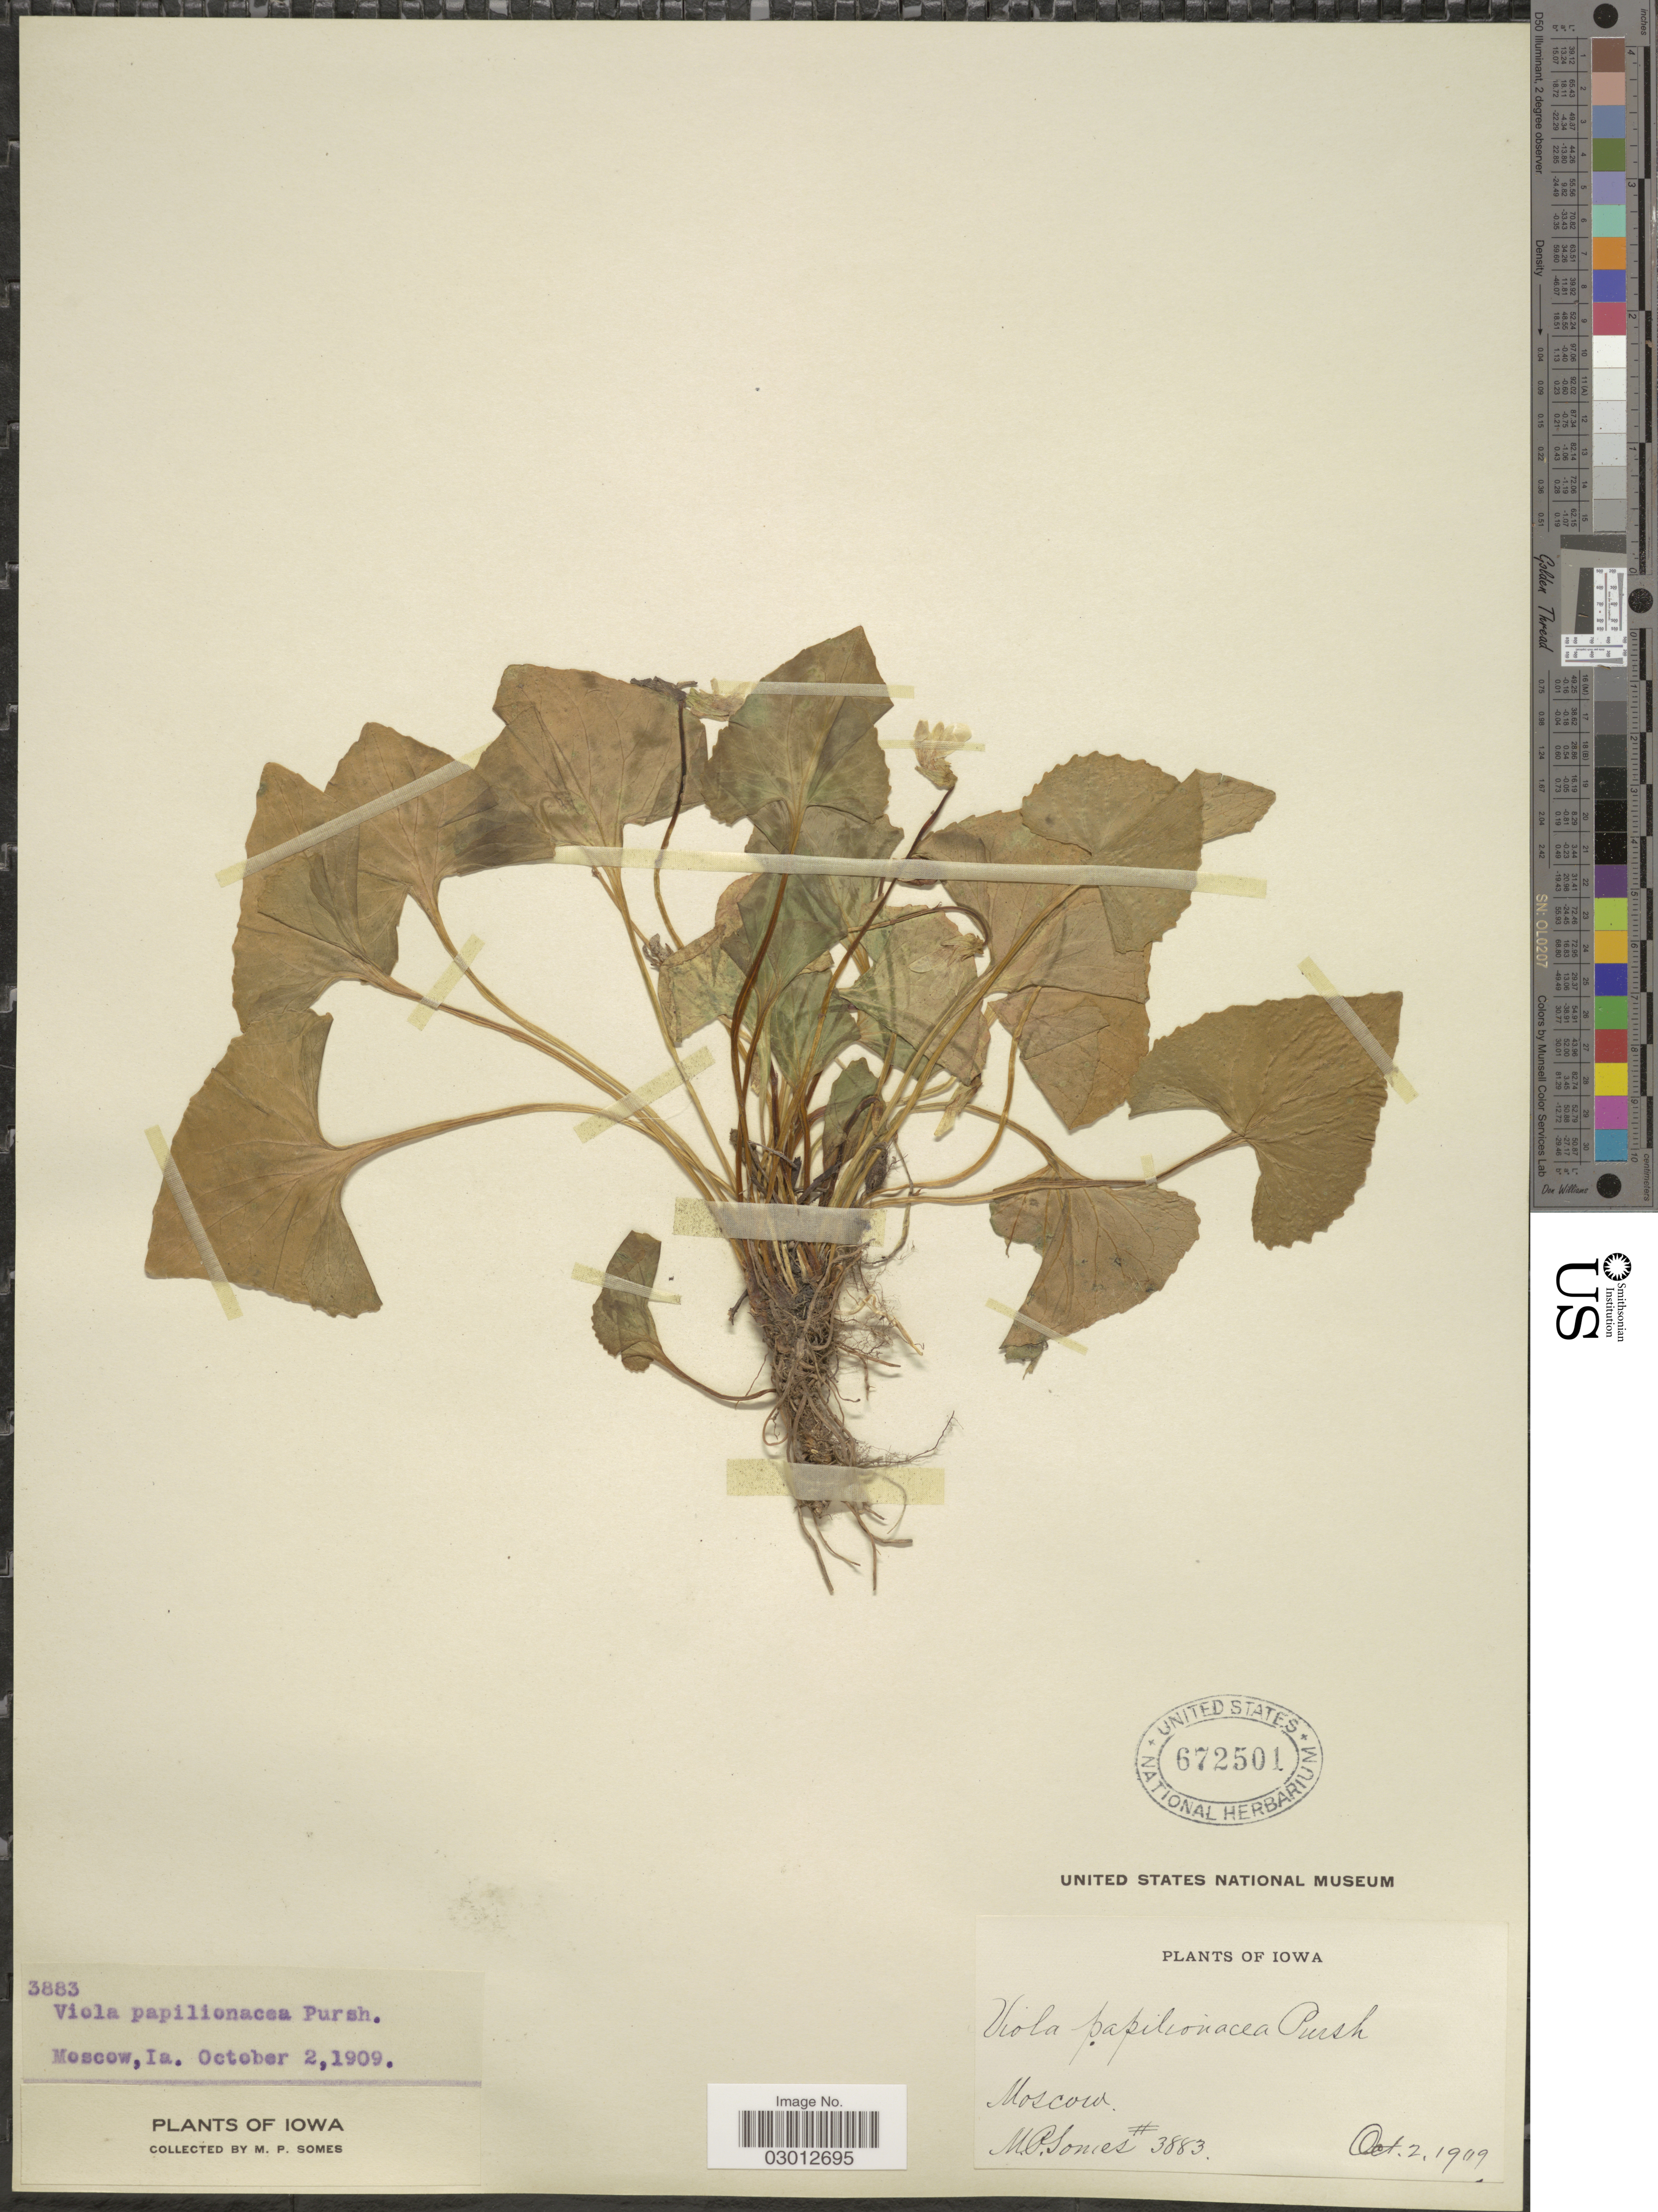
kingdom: Plantae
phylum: Tracheophyta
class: Magnoliopsida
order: Malpighiales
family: Violaceae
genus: Viola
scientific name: Viola papilionacea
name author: Pursh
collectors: M. Somes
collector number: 3883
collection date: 1909-10-02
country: United States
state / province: Iowa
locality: Moscoca.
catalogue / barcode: US 672501